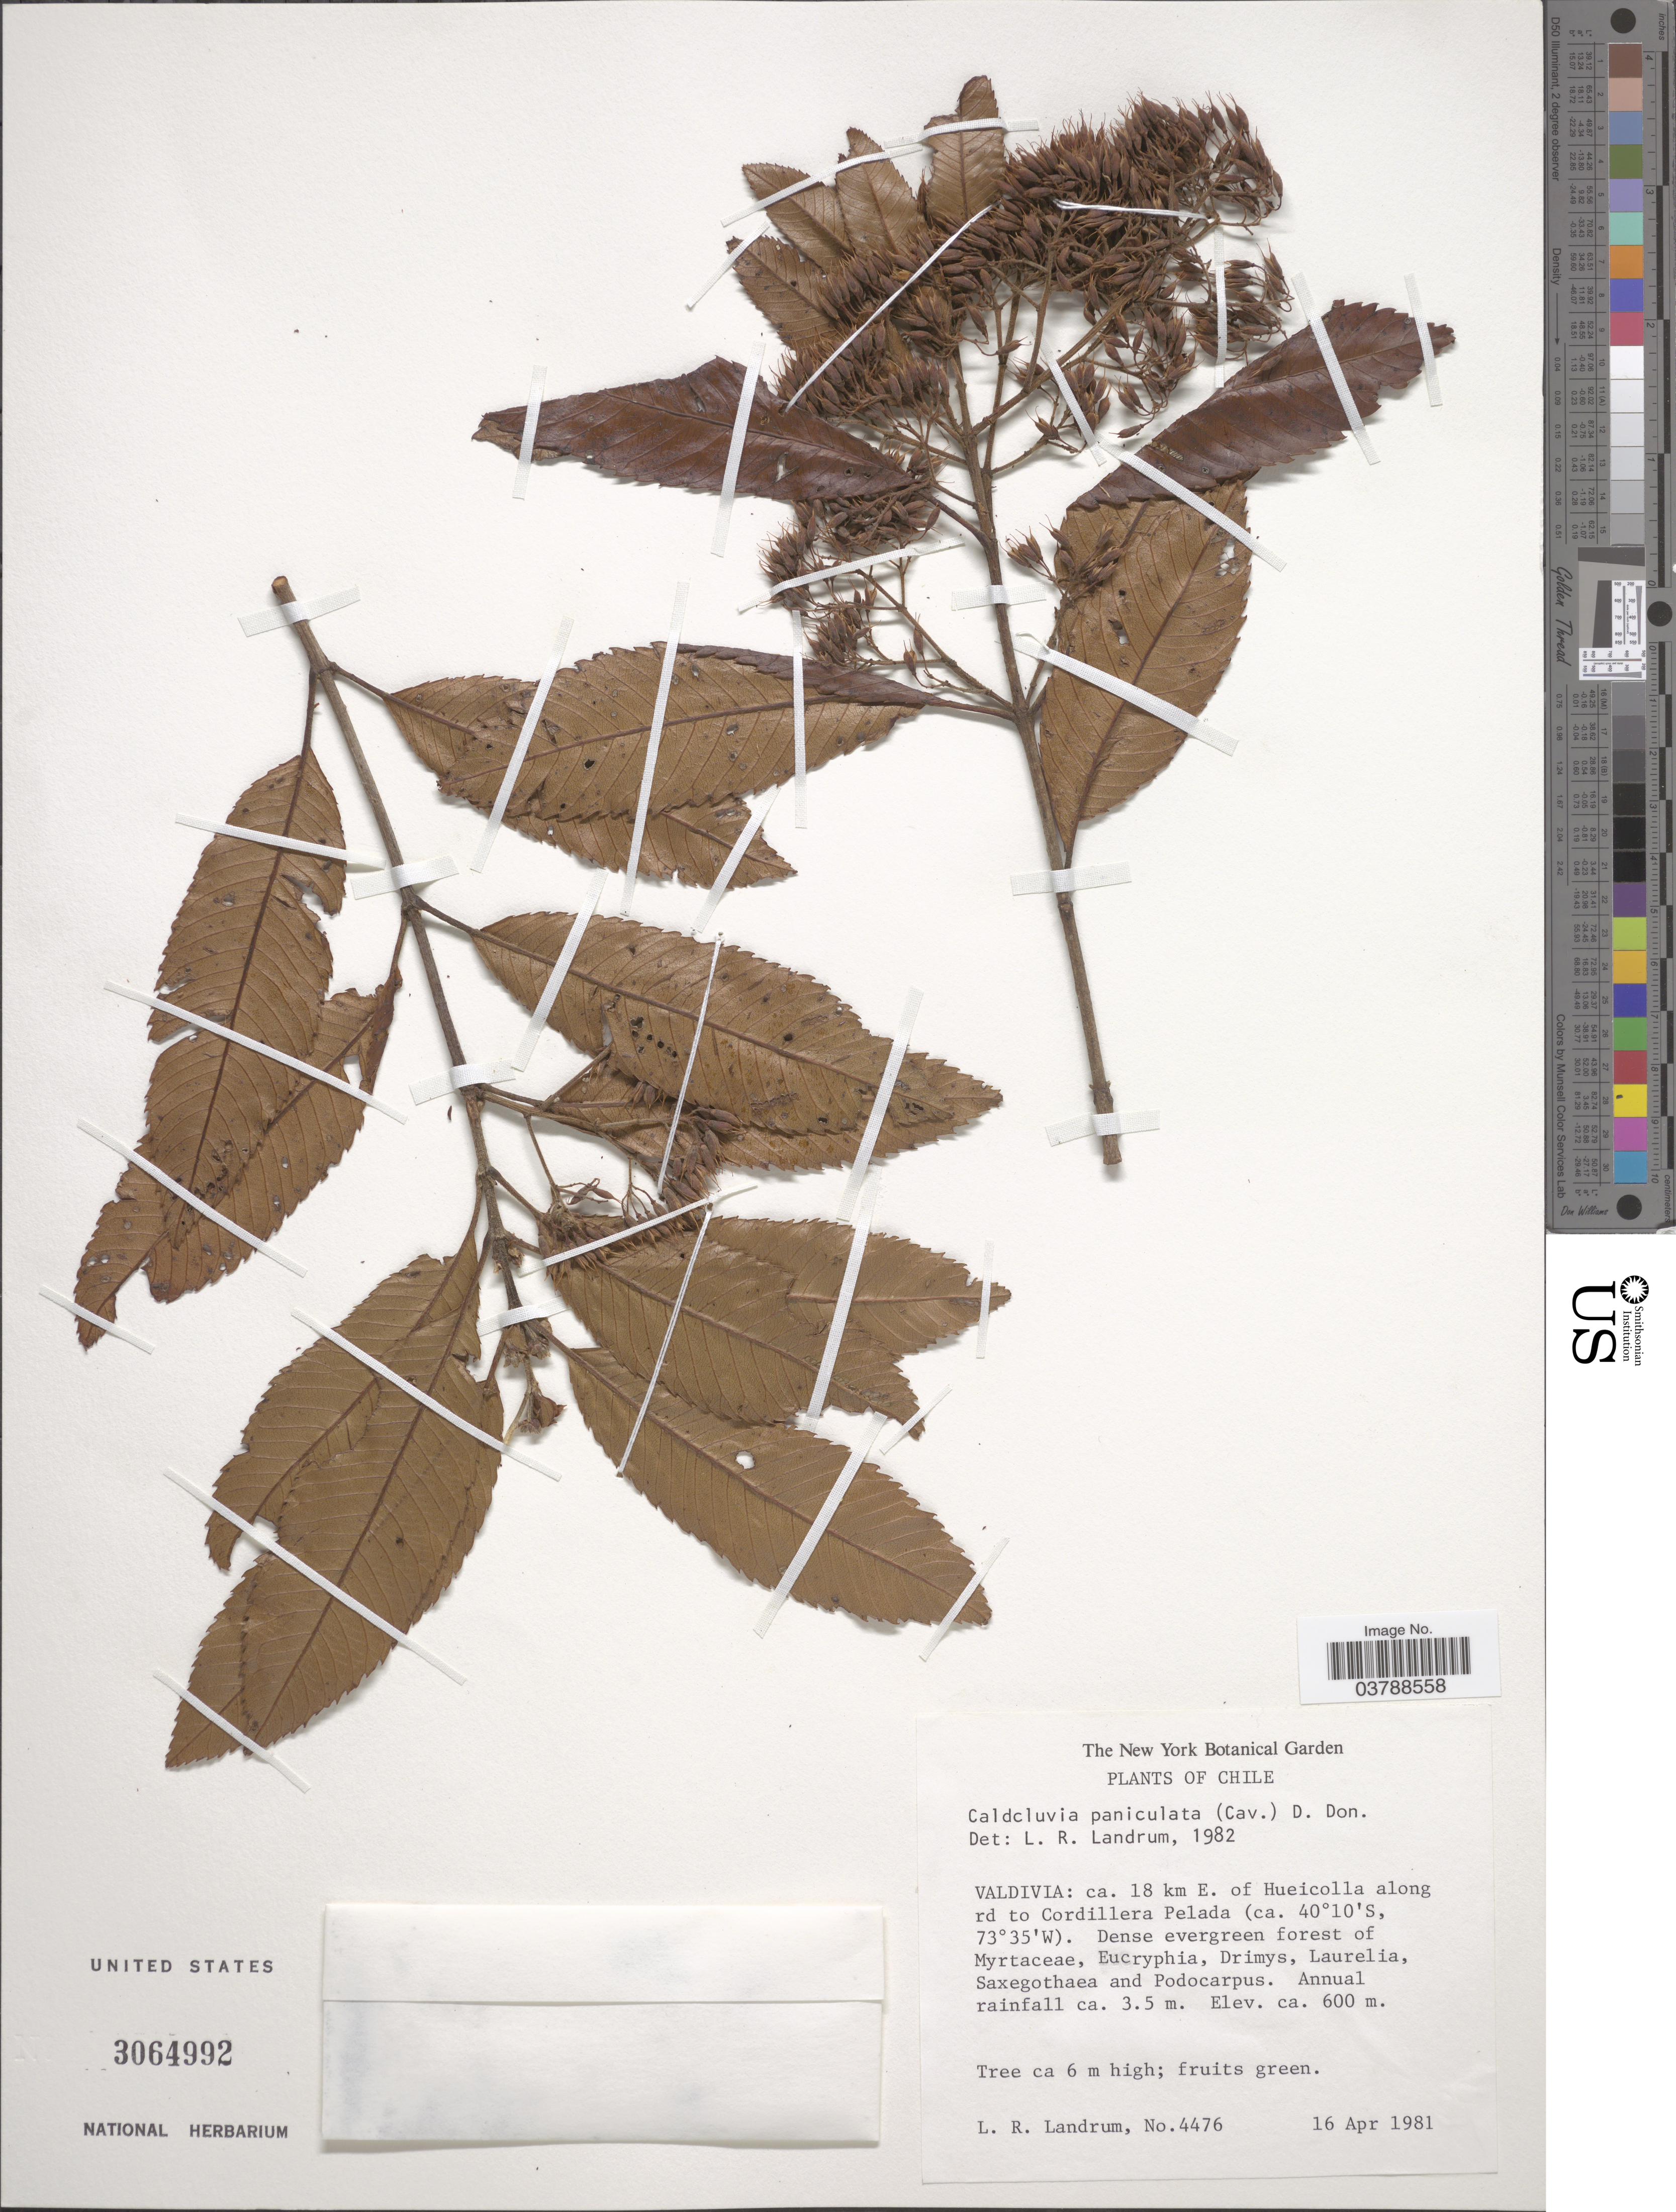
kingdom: Plantae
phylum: Tracheophyta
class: Magnoliopsida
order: Oxalidales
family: Cunoniaceae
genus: Caldcluvia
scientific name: Caldcluvia paniculata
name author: (Cav.) D. Don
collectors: L. R. Landrum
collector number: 4476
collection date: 1981-04-16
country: Chile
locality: Valdivia: ca. 18 km. E. of Hueicolla along rd to Cordillera Pelada.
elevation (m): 600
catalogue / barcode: US 3064992